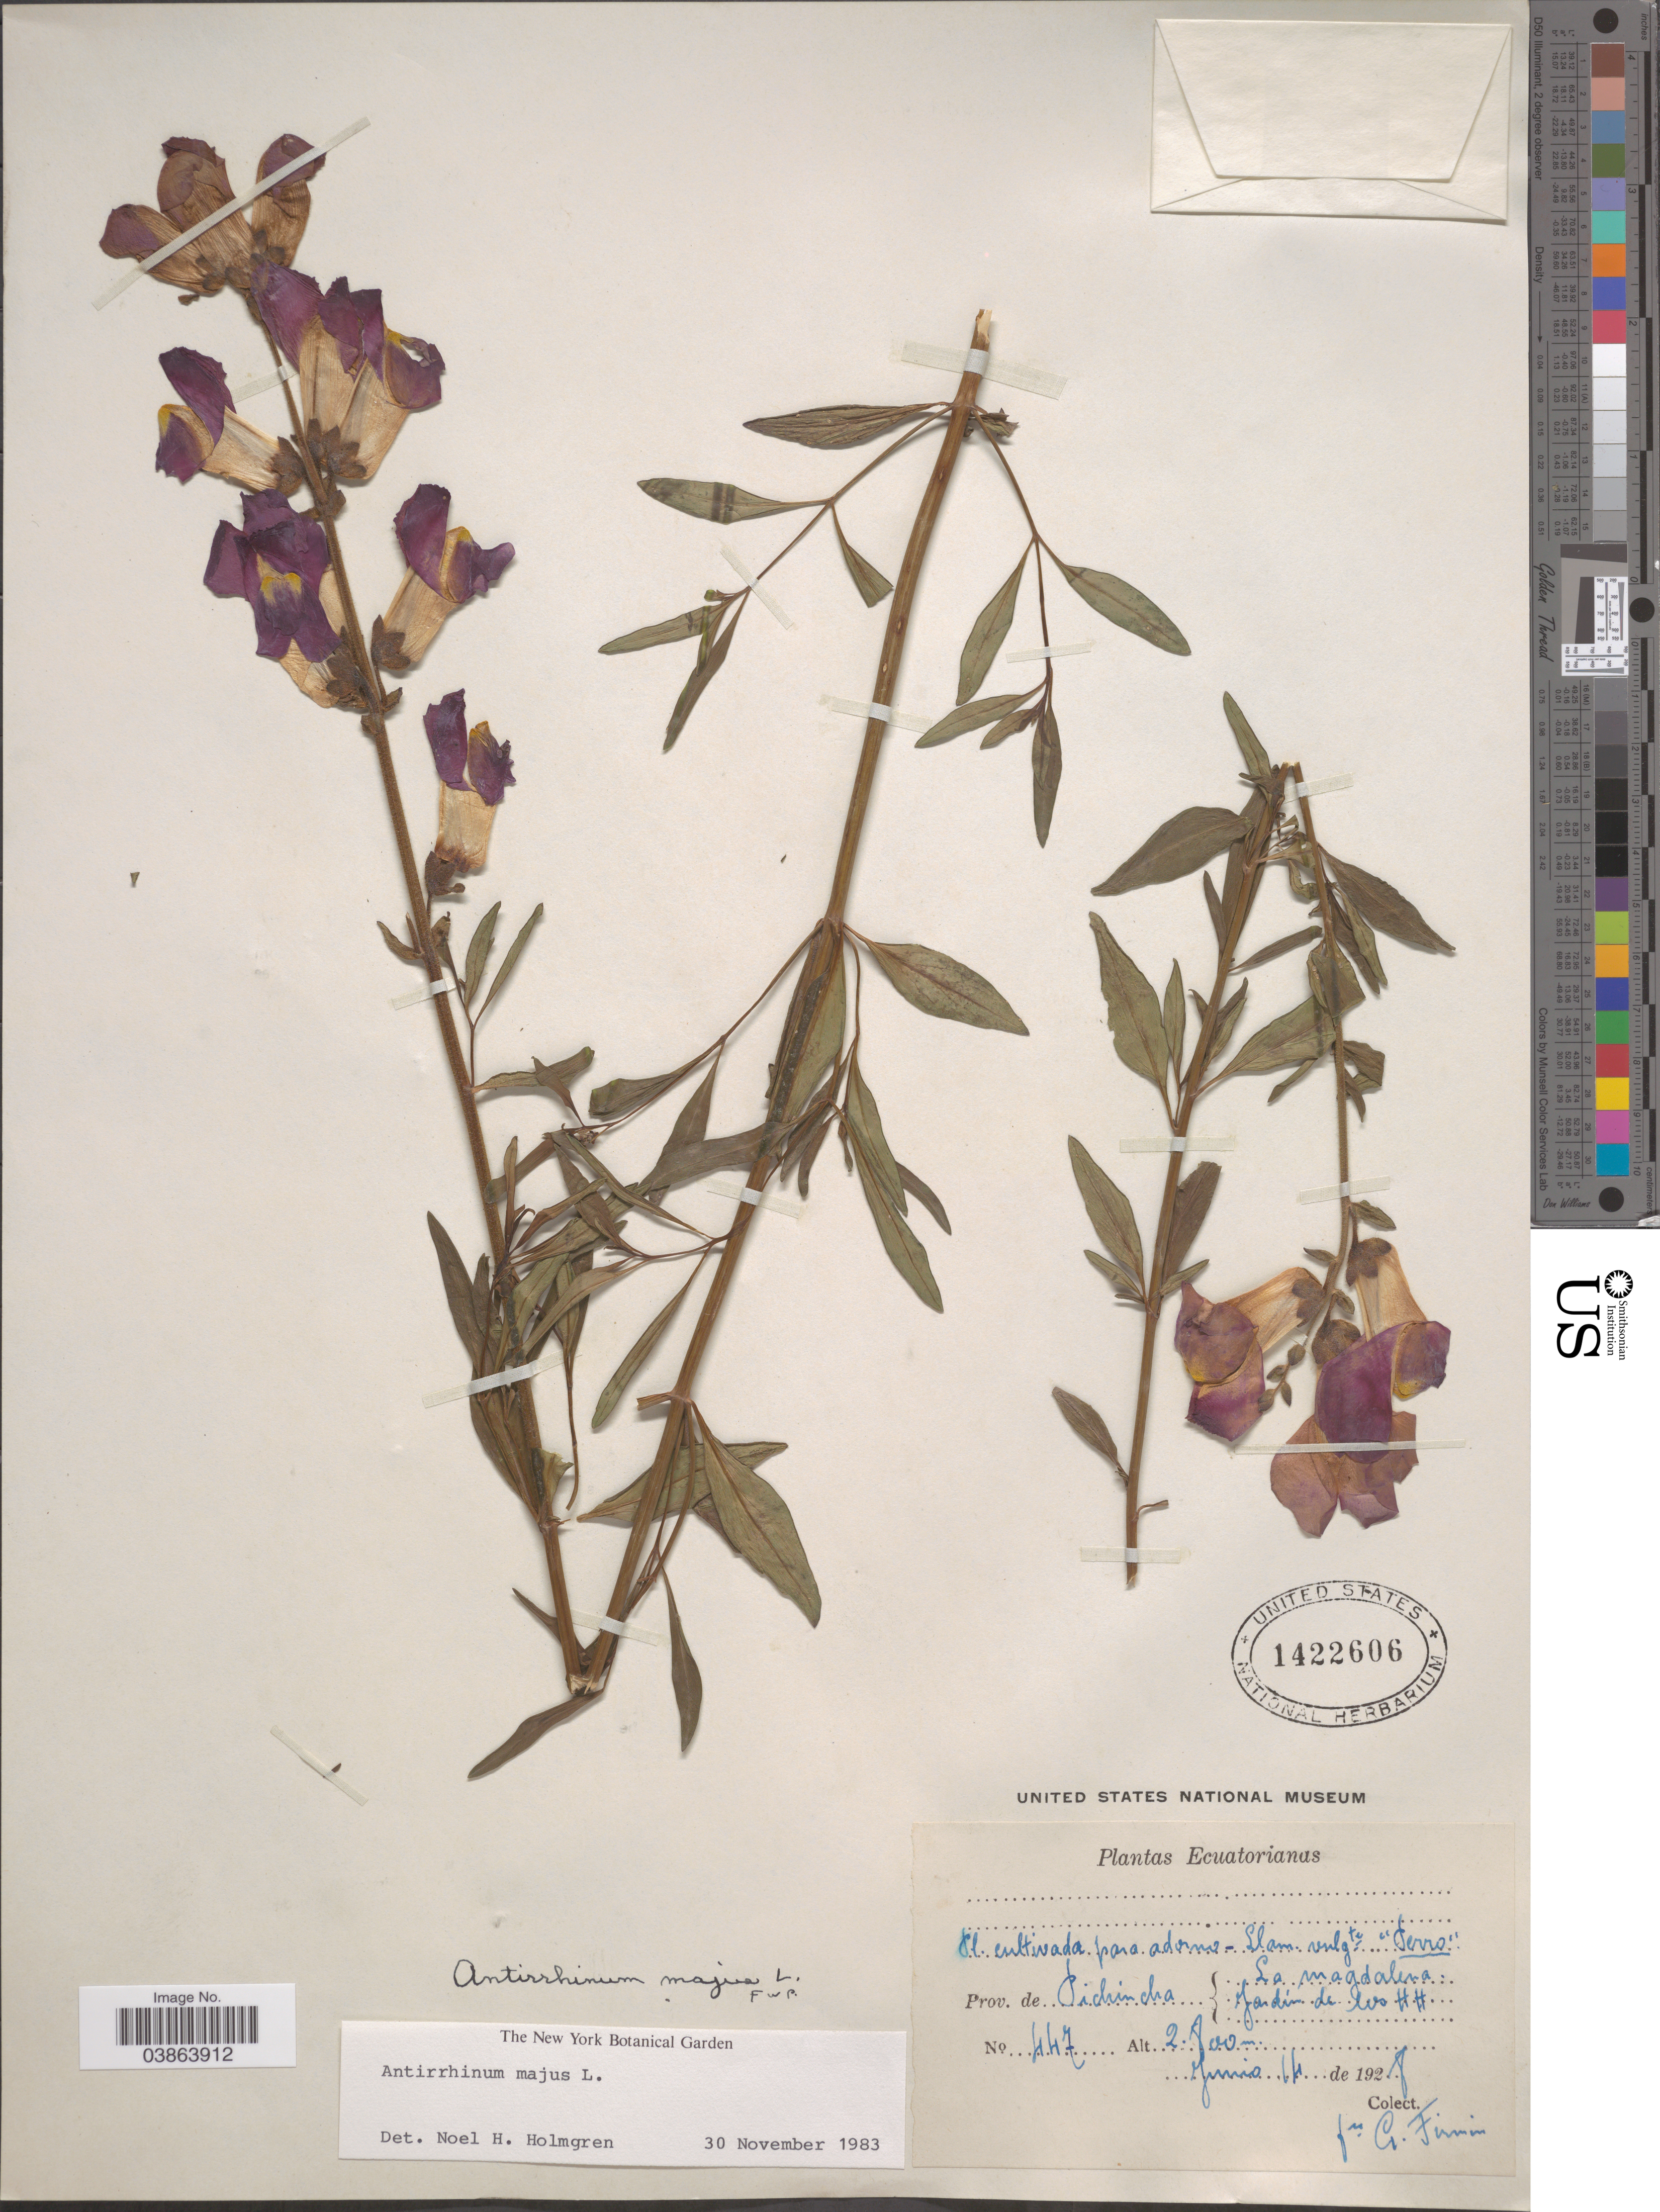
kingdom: Plantae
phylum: Tracheophyta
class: Magnoliopsida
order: Lamiales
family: Plantaginaceae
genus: Antirrhinum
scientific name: Antirrhinum majus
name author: L.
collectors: F. Firmin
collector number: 447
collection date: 1928-06-14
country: Ecuador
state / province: Pichincha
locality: La magdalena Jardin de los H. H.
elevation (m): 2800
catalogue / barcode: US 1422606